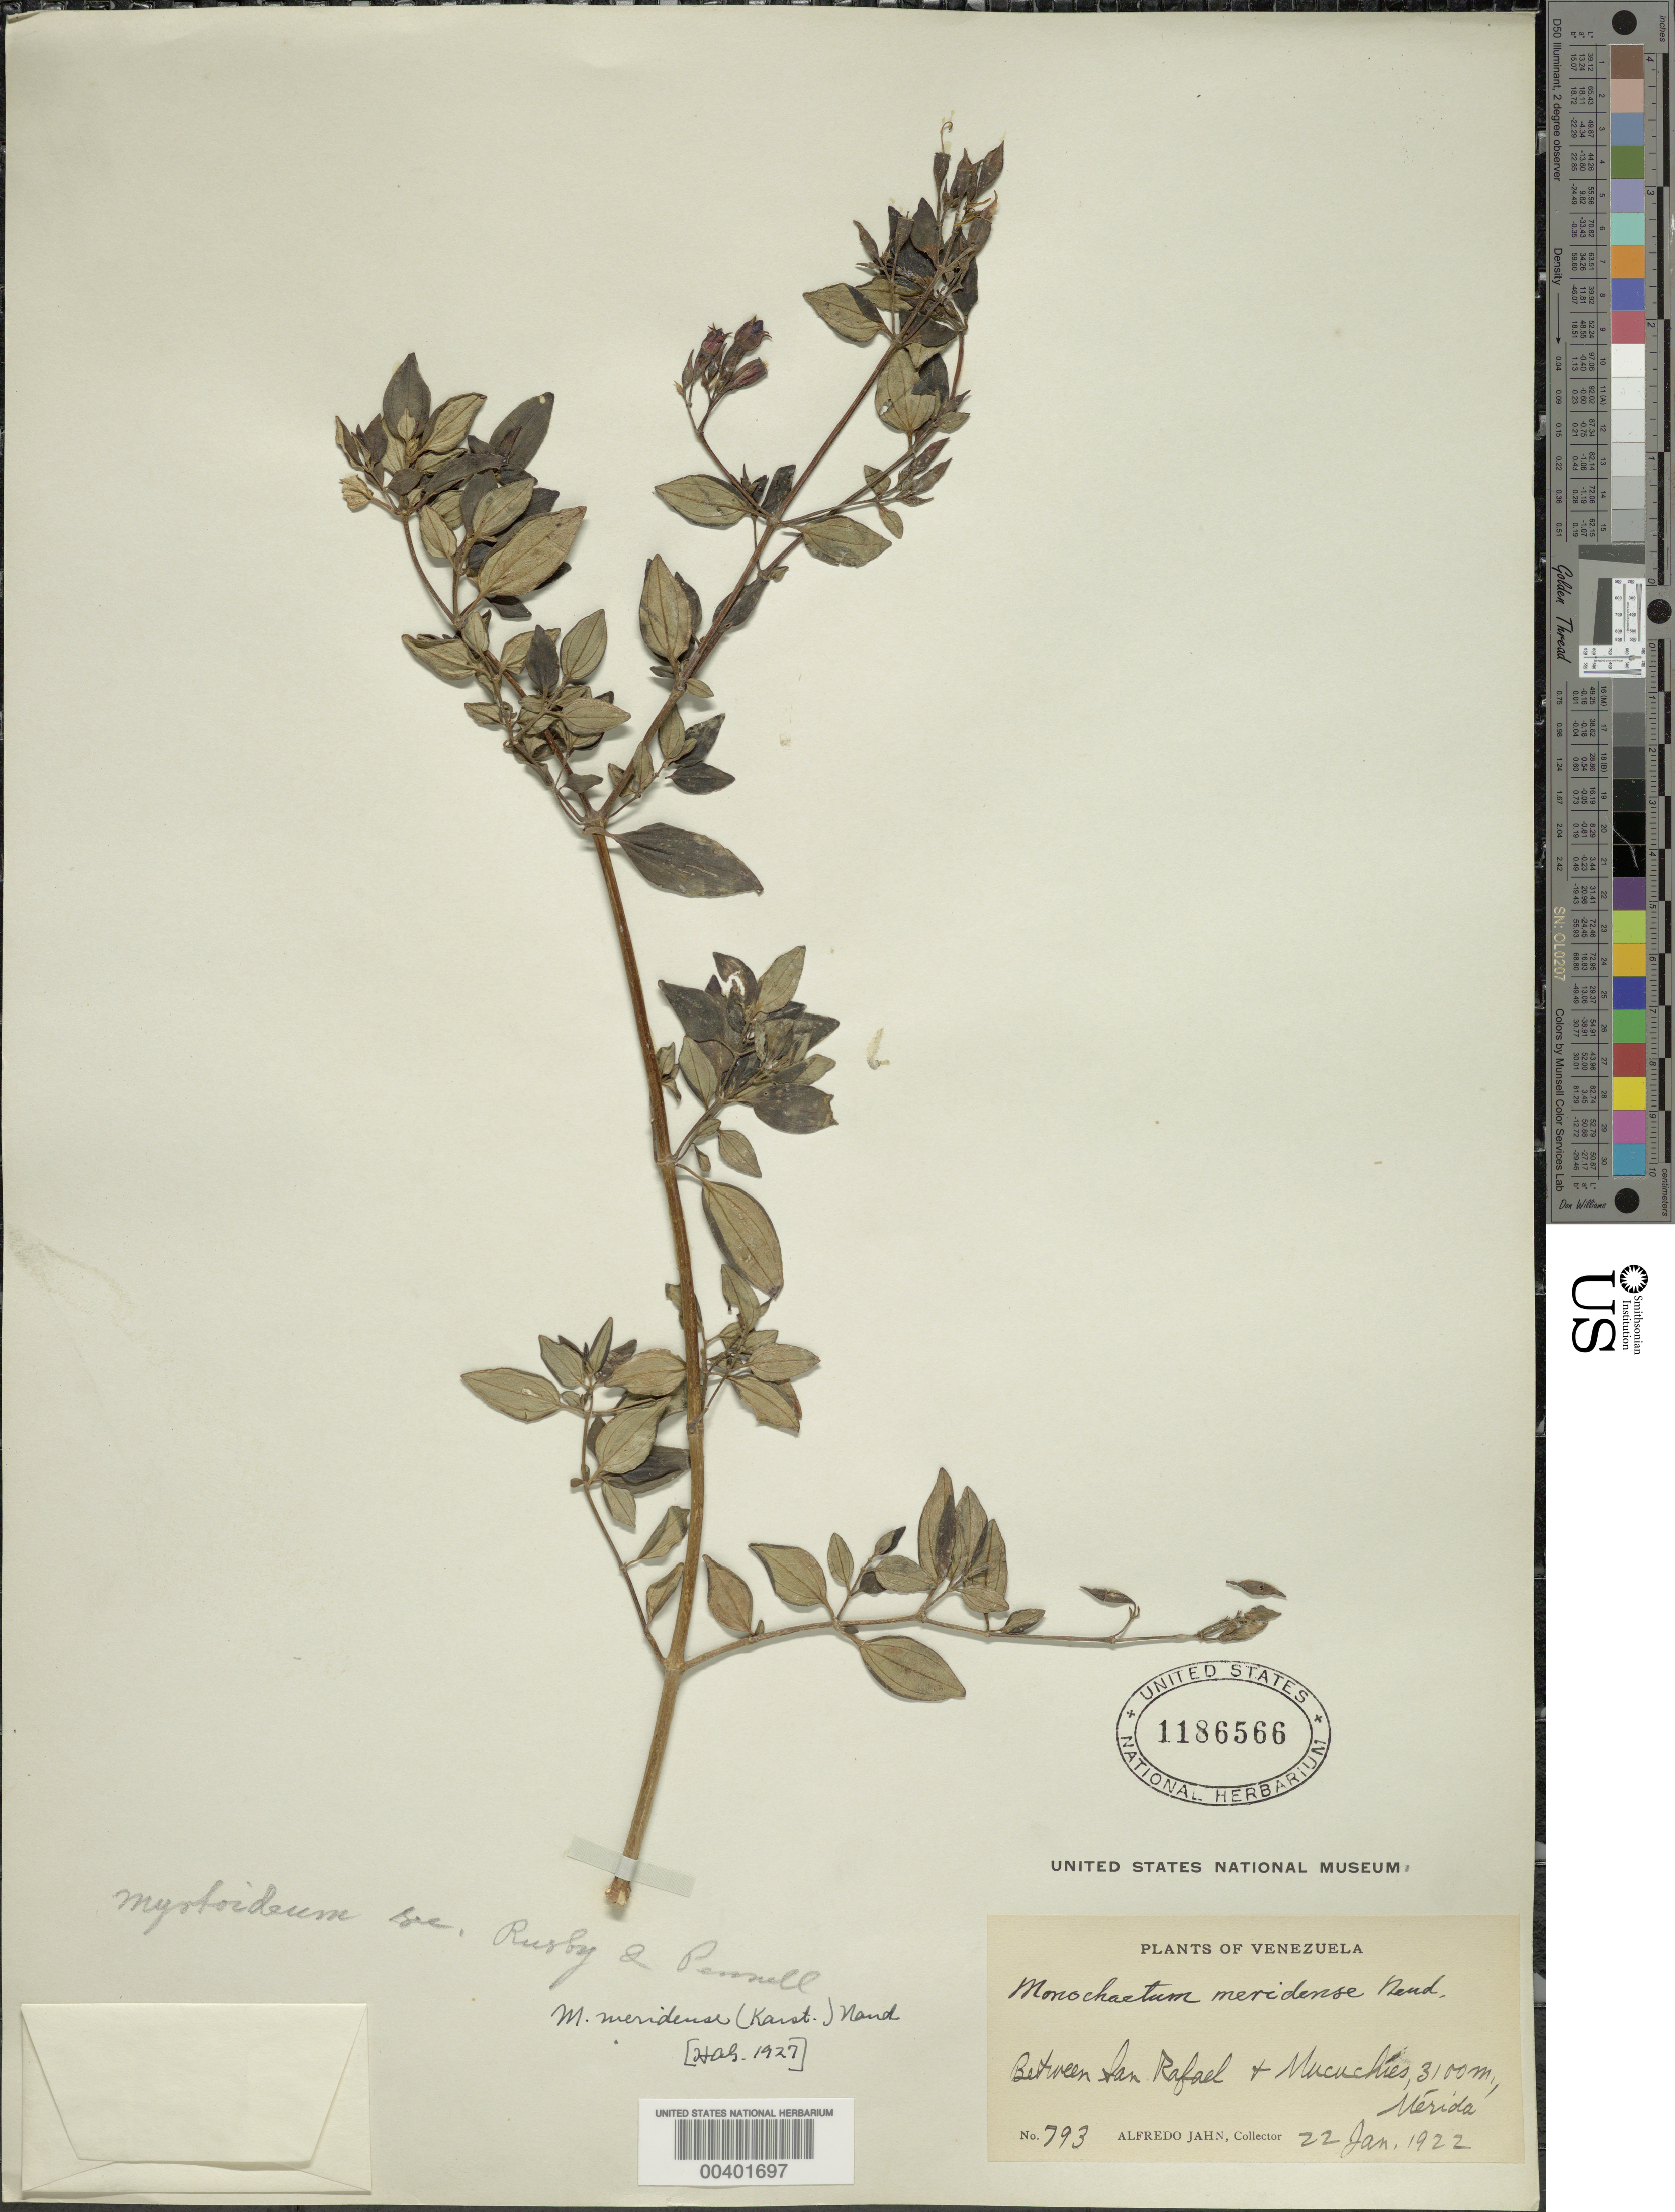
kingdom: Plantae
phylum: Tracheophyta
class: Magnoliopsida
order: Myrtales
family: Melastomataceae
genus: Monochaetum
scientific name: Monochaetum meridense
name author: (H. Karst.) Naudin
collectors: A. Jahn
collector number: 793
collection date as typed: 22 Jan 1922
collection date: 1922-01-22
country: Venezuela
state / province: Mérida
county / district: Rangel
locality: Between San Rafael and Mucuchíes. Mucuchies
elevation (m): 3100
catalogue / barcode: US 1186566